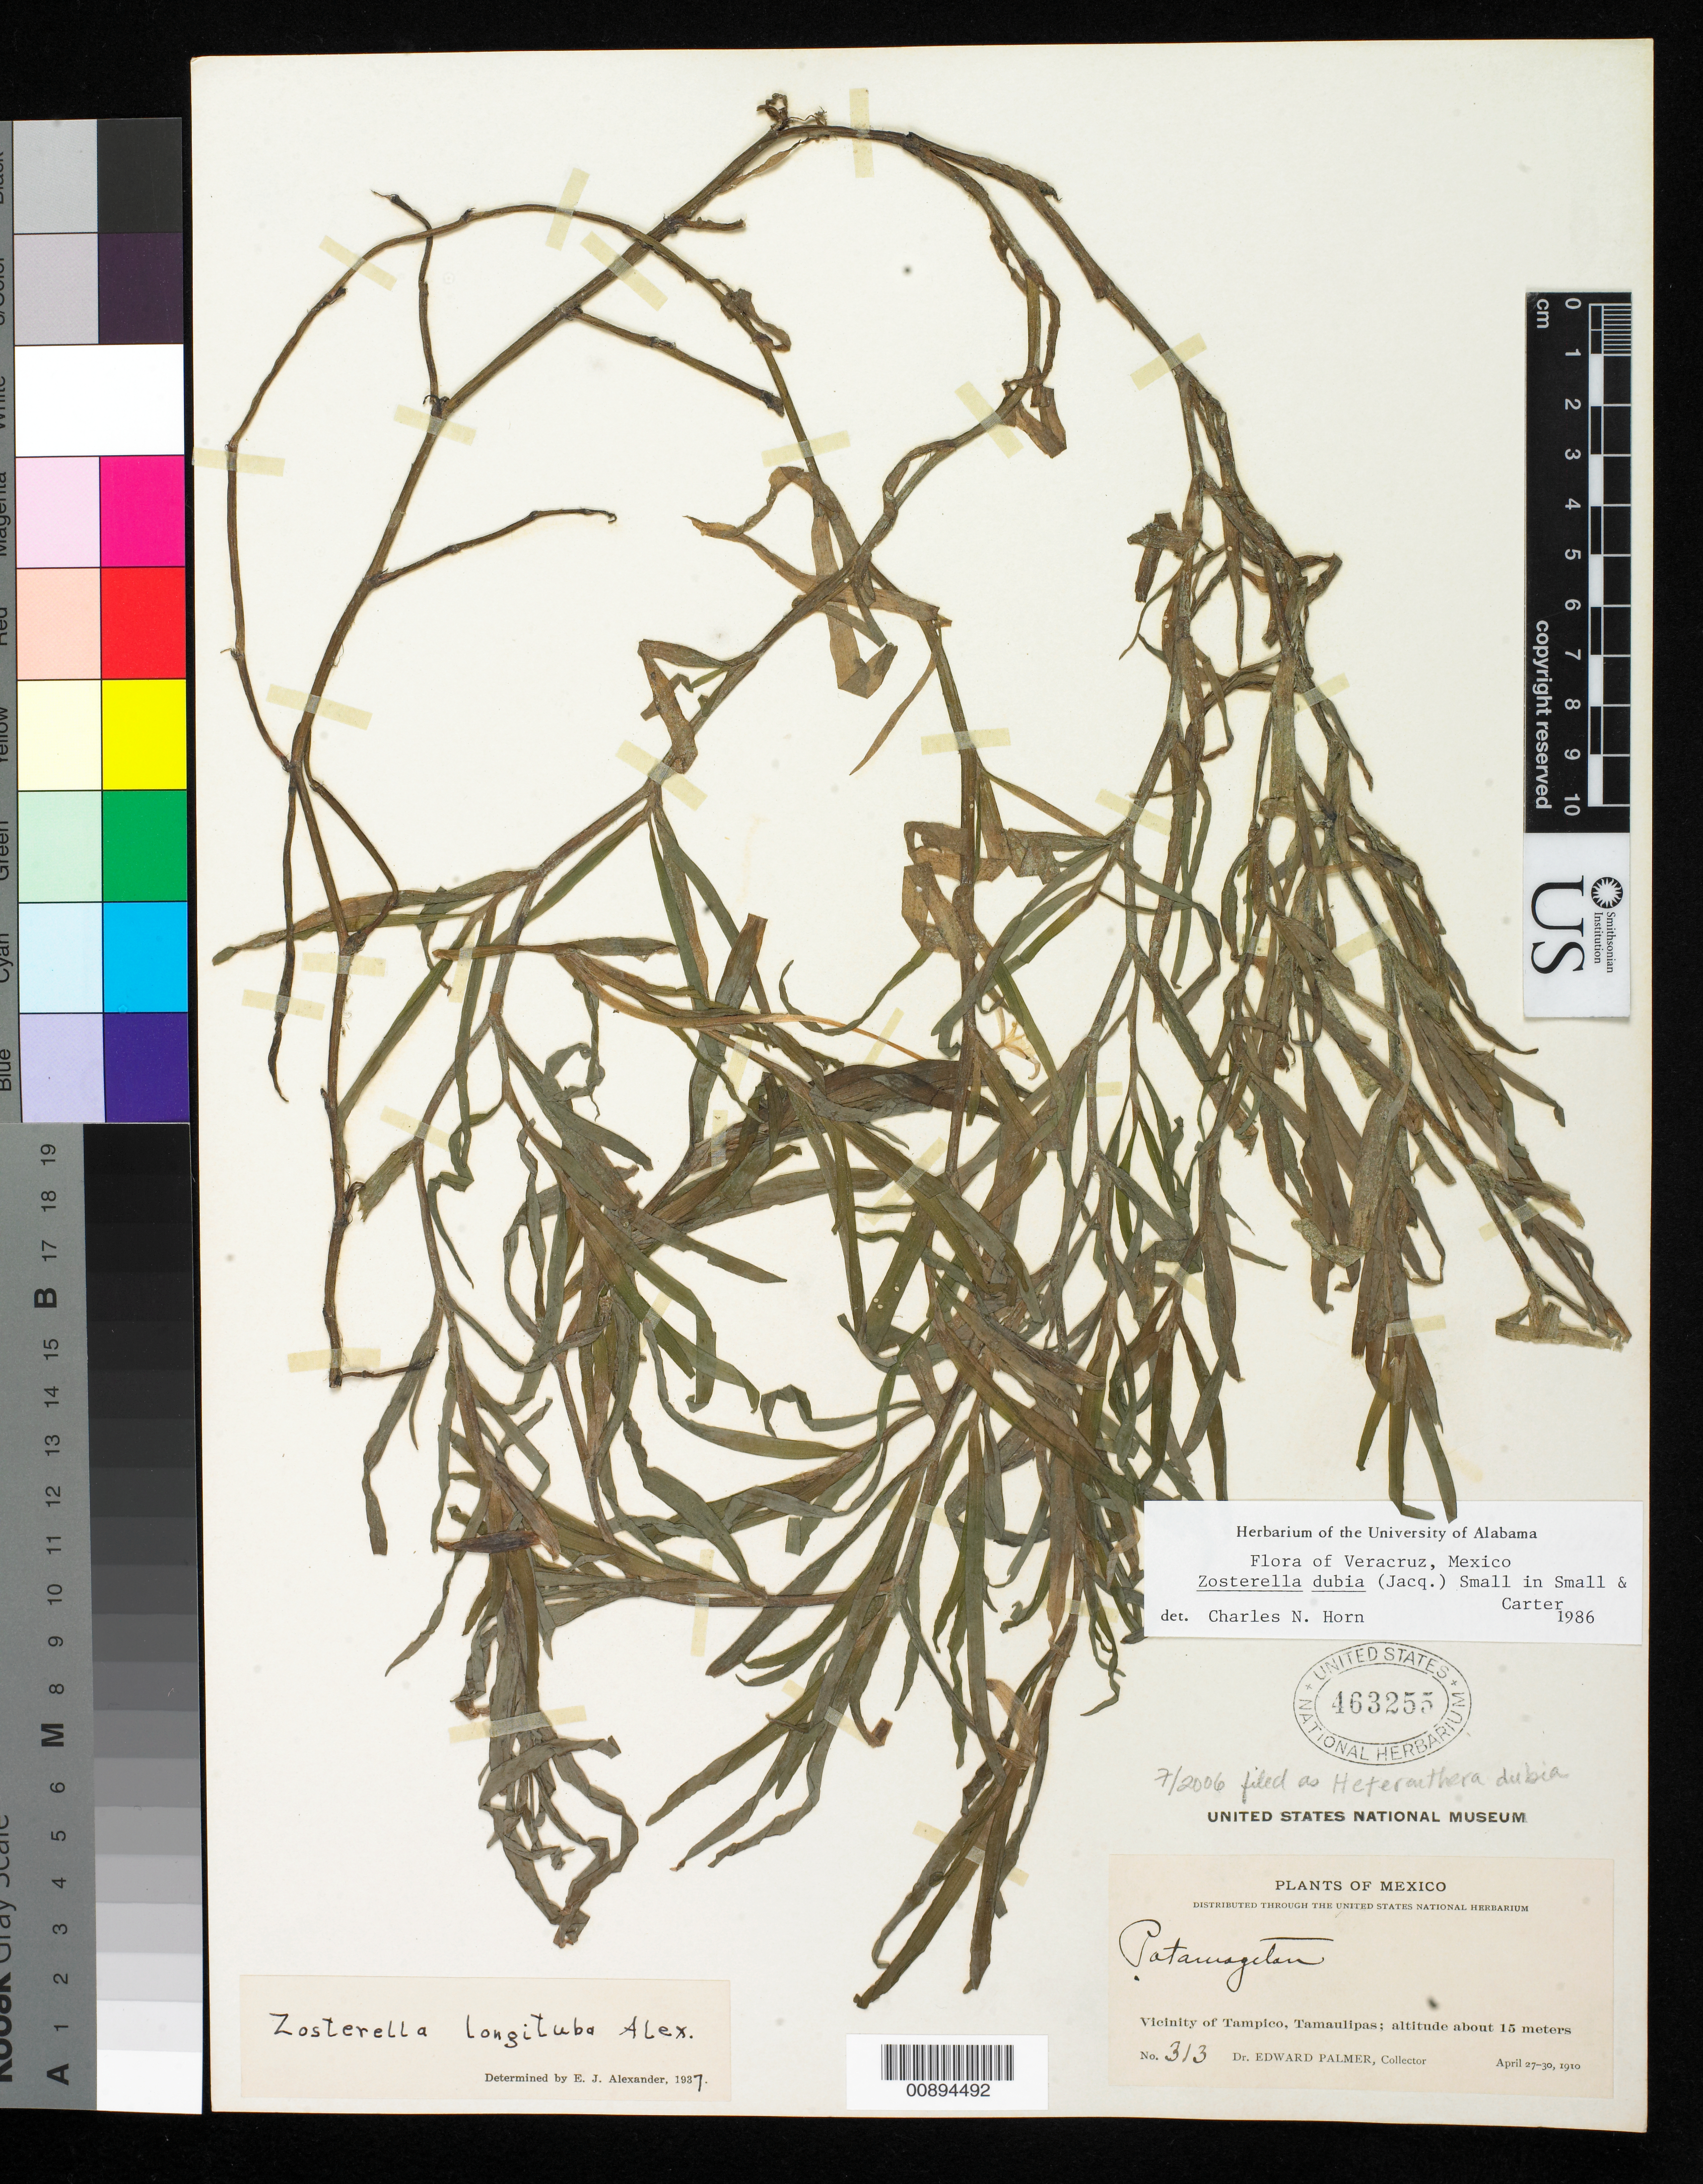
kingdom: Plantae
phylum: Tracheophyta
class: Liliopsida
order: Commelinales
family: Pontederiaceae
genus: Heteranthera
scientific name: Heteranthera dubia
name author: (Jacq.) MacMill.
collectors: E. Palmer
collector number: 313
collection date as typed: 27 Apr 1910 to 30 Apr 1910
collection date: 1910-04-27/1910-04-30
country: Mexico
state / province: Tamaulipas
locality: Vicinity of Tampico, Tamaulipas.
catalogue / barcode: US 463255